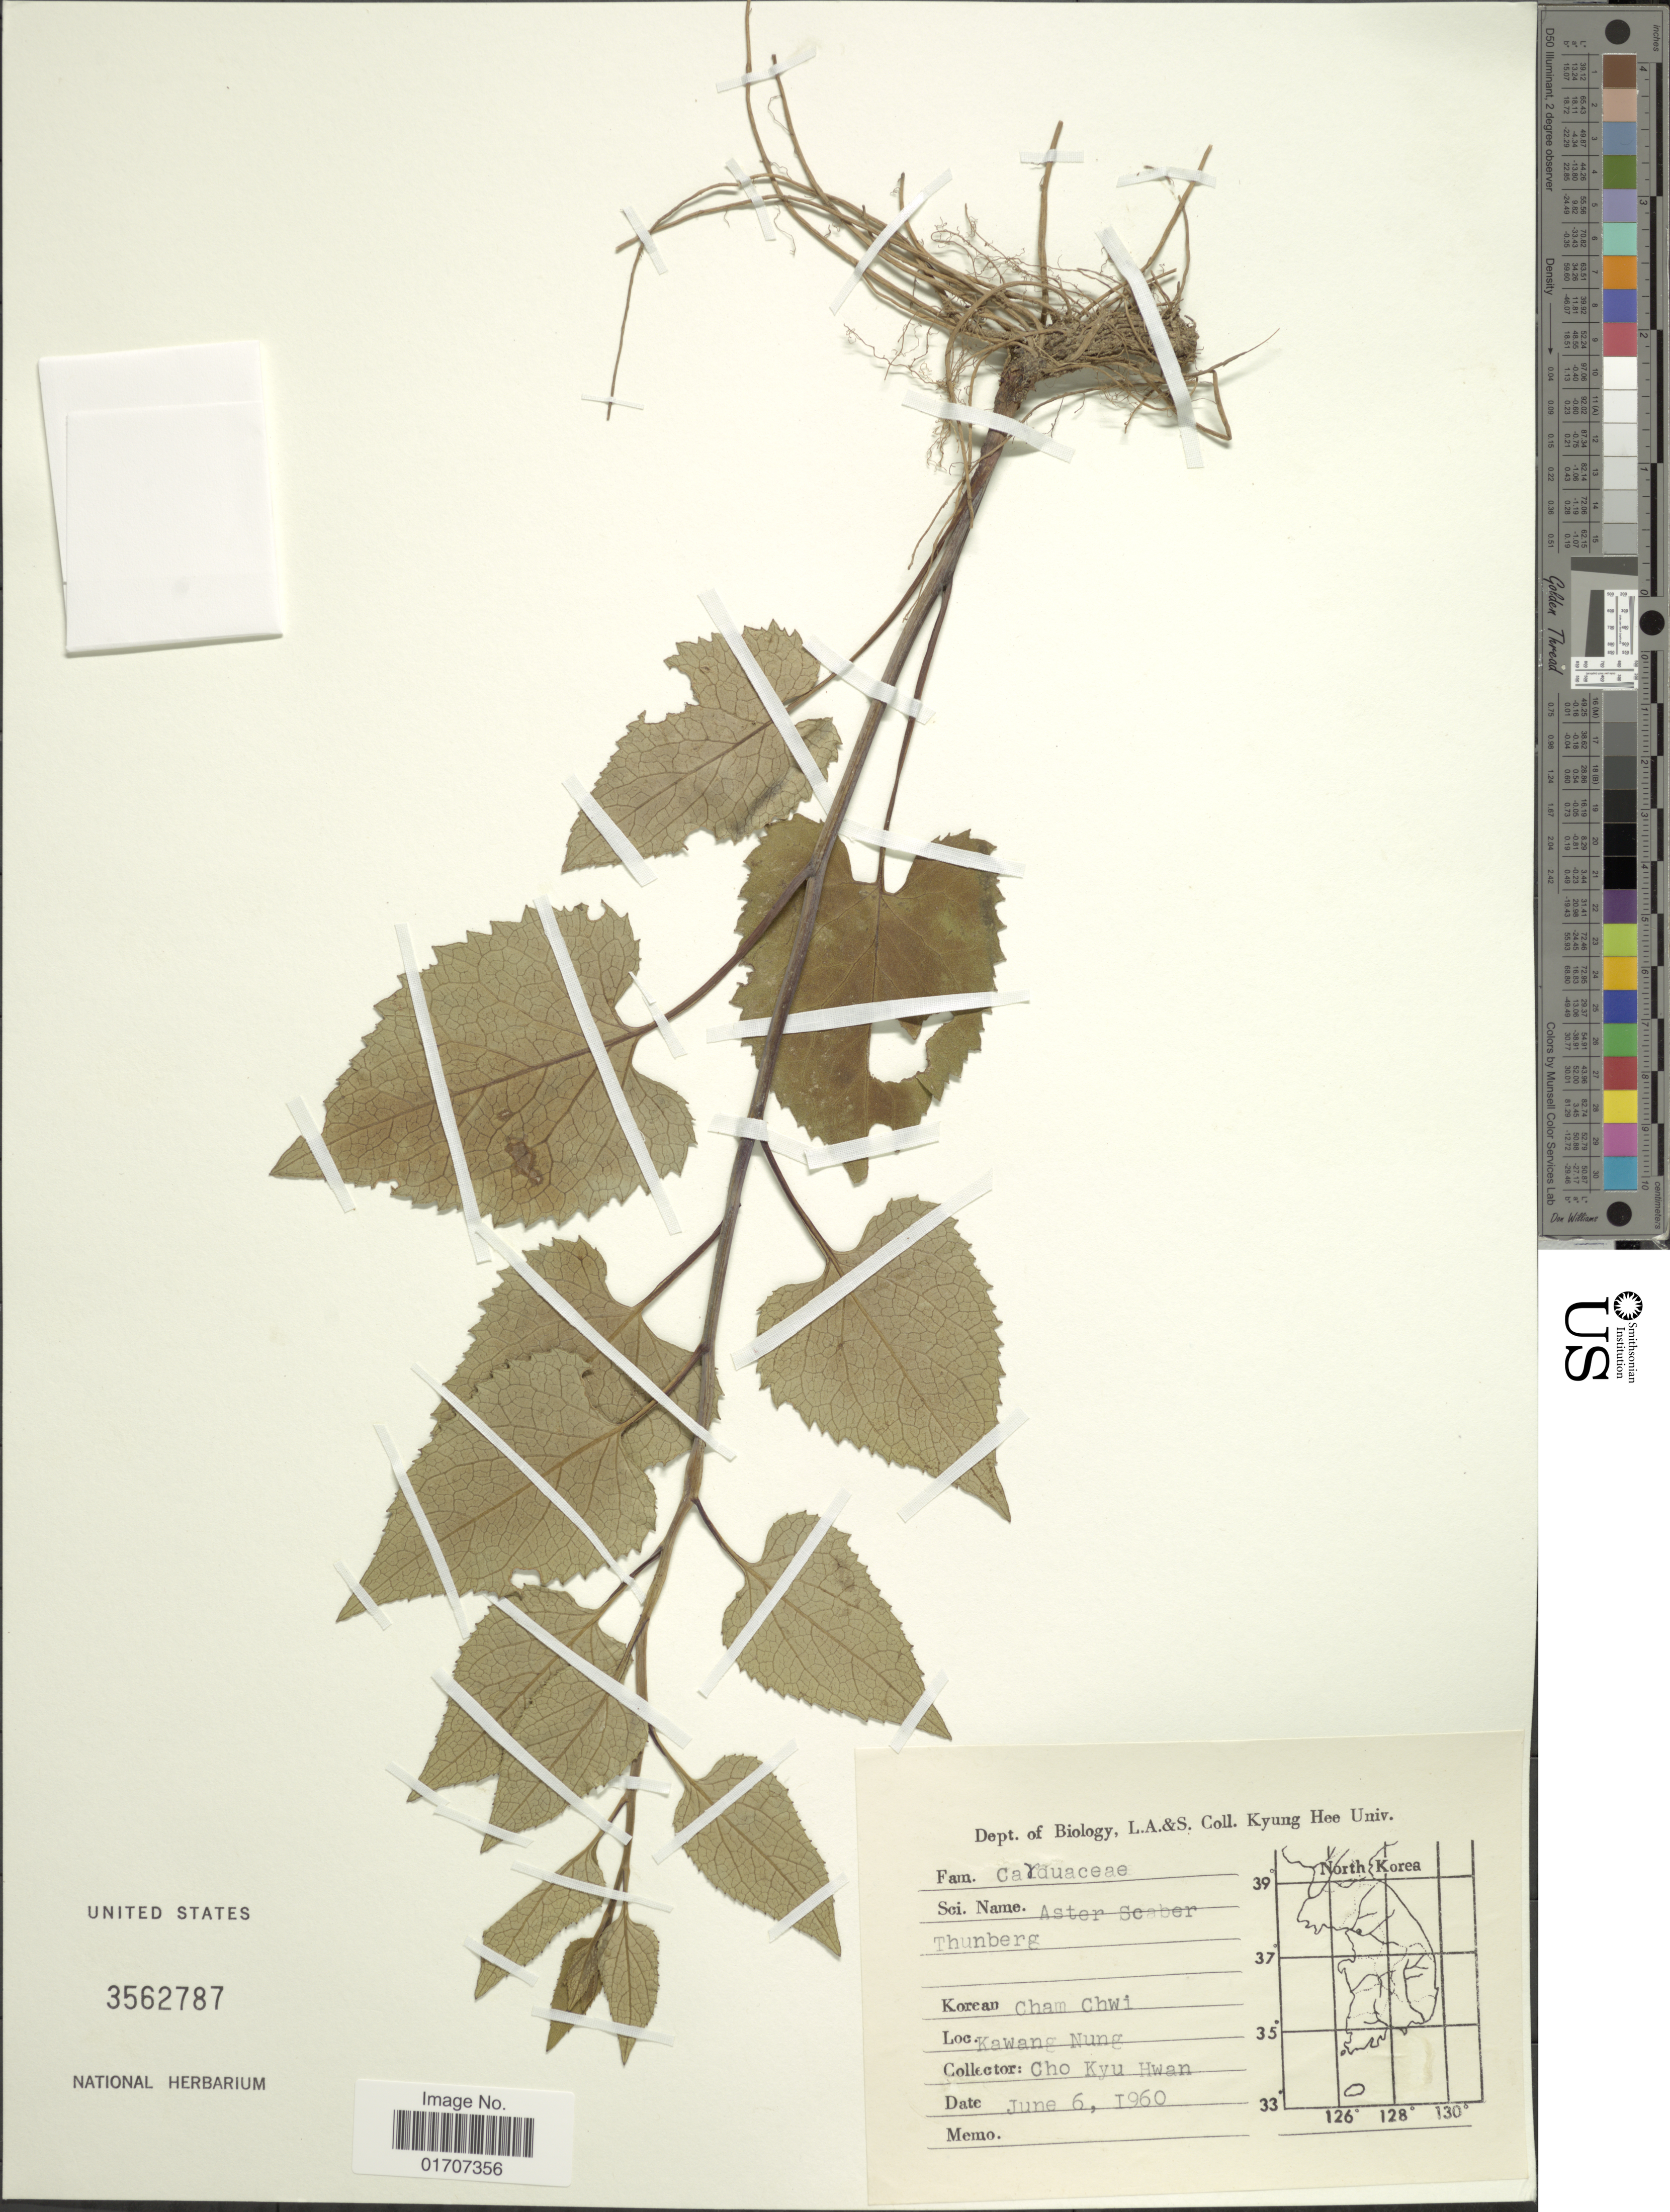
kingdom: Plantae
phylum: Tracheophyta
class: Magnoliopsida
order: Asterales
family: Asteraceae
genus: Doellingeria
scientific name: Doellingeria scabra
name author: (Thunb.) Nees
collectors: C. Hwan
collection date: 1960-06-06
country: South Korea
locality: Kawang Nung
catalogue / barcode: US 3562787